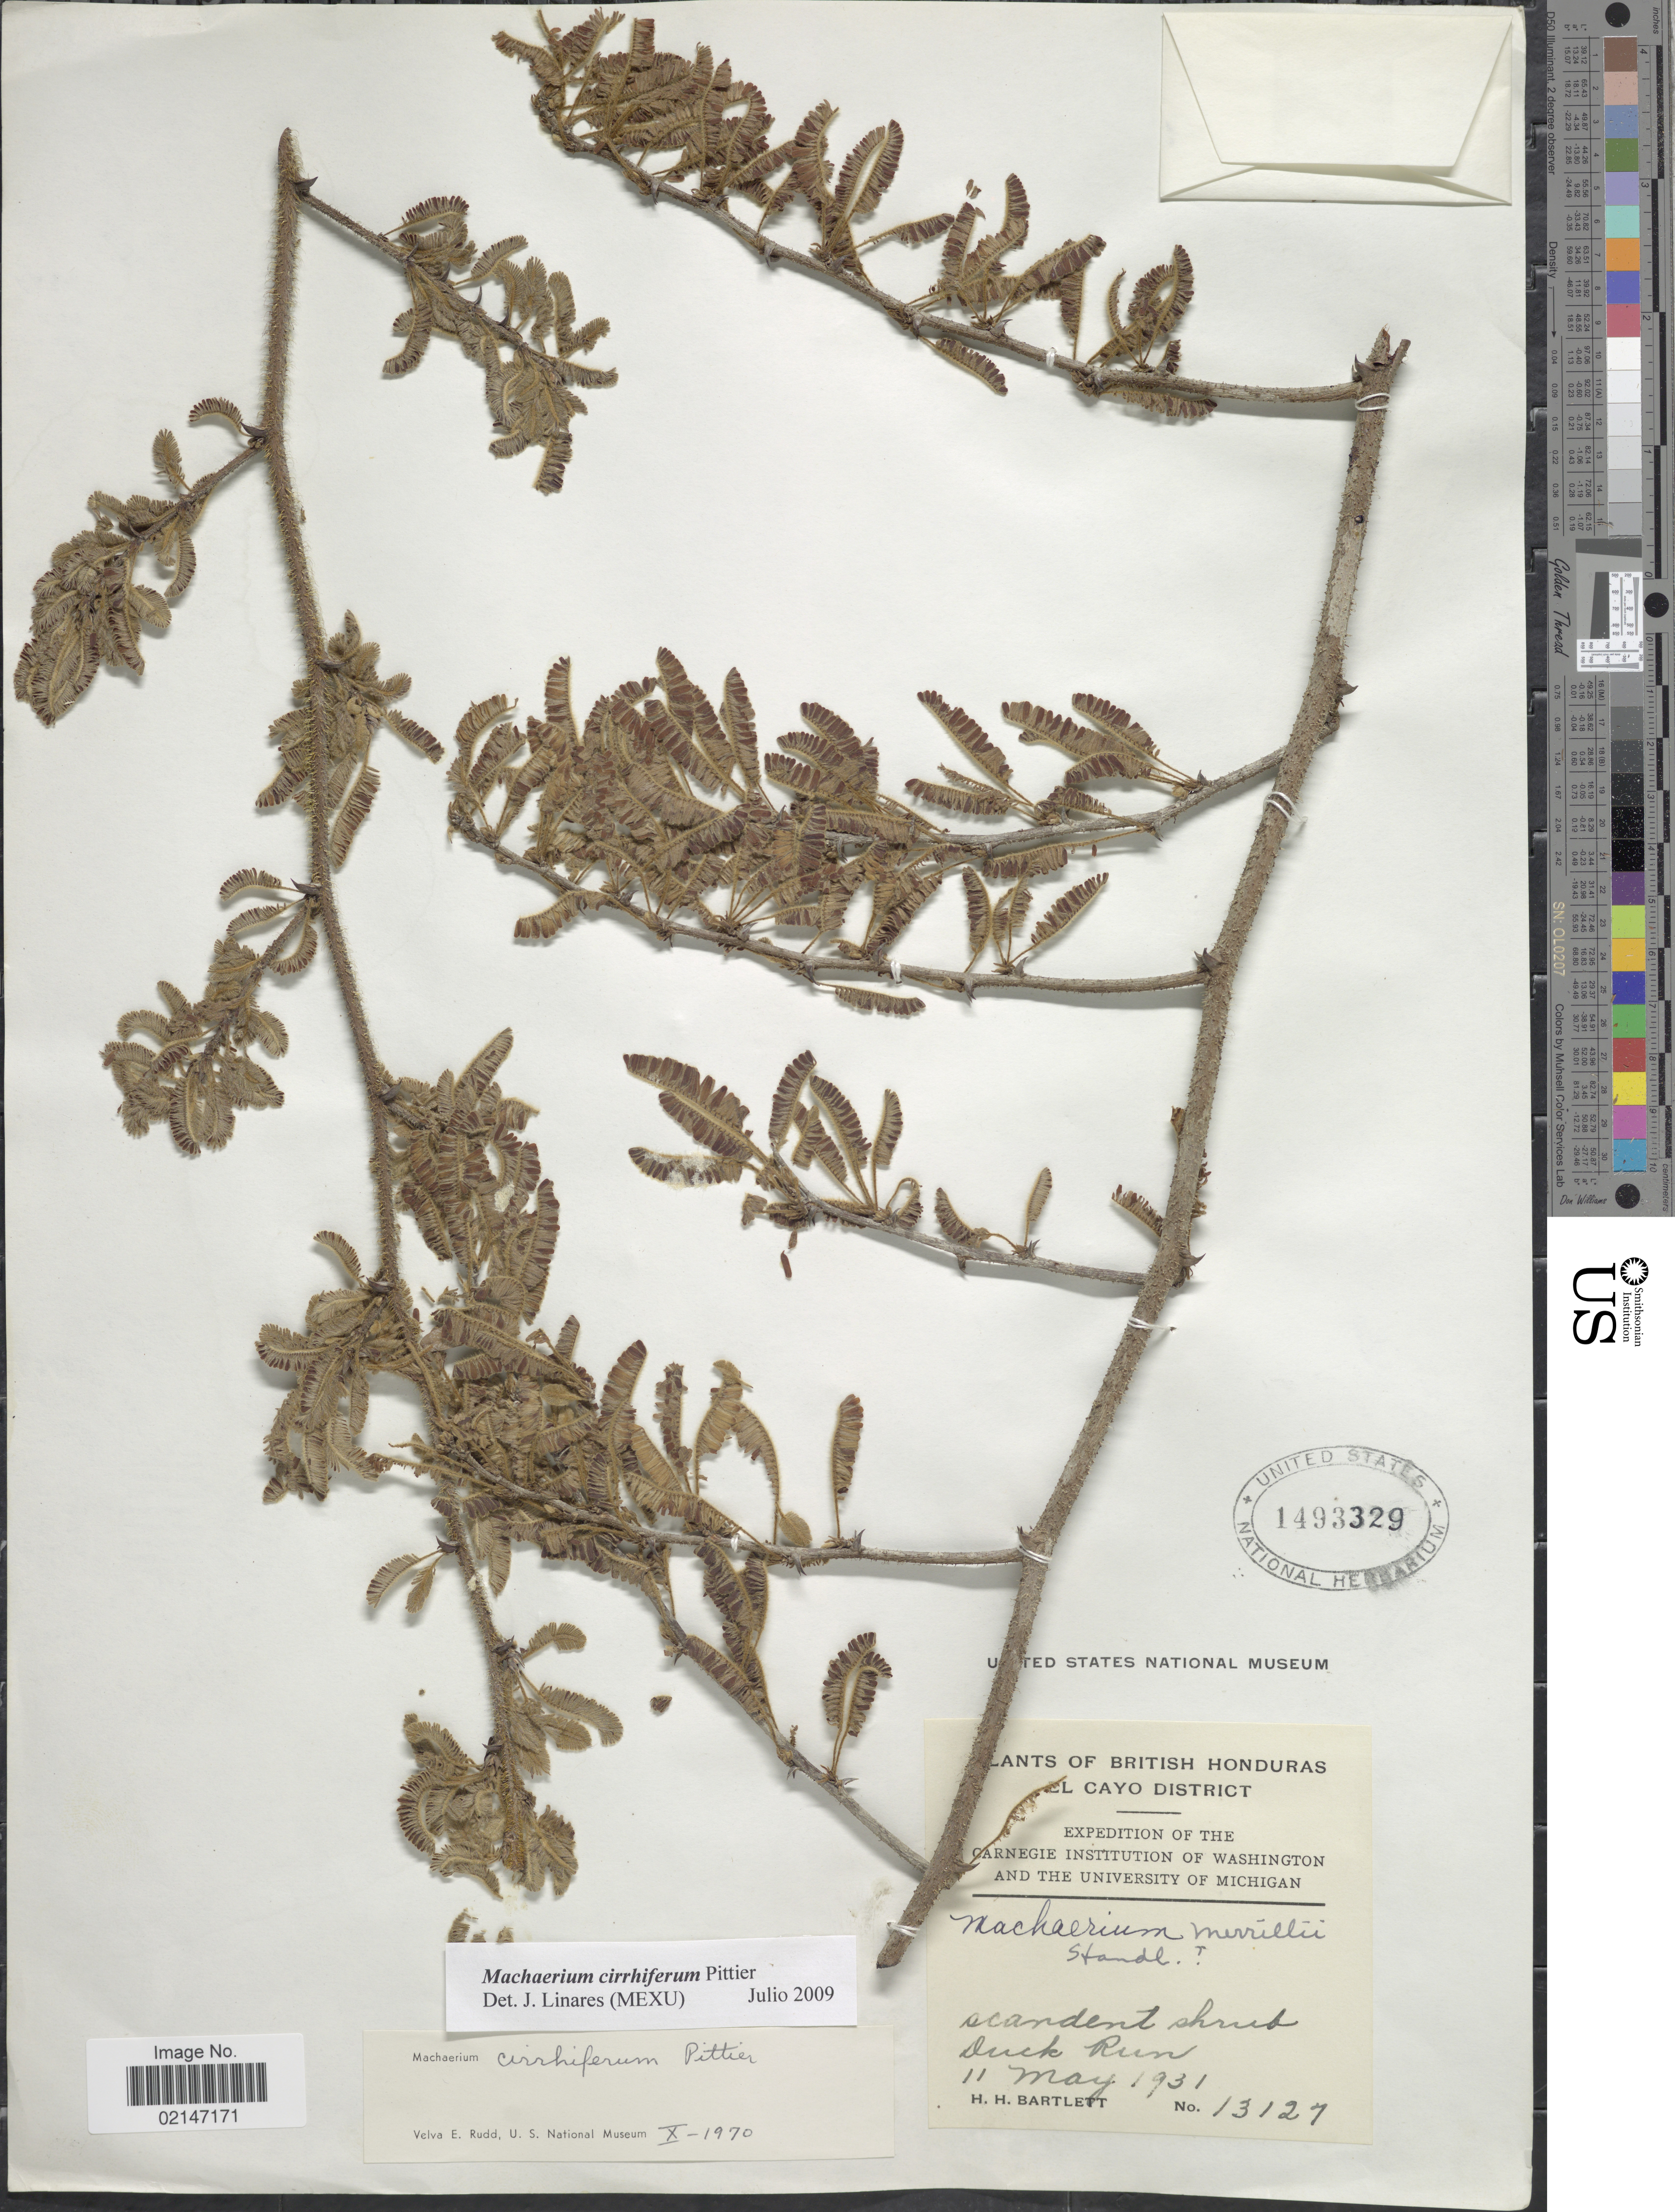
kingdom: Plantae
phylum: Tracheophyta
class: Magnoliopsida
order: Fabales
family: Fabaceae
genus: Machaerium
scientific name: Machaerium cirrhiferum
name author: Pittier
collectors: H. H. Bartlett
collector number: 13127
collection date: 1931-05-11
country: Belize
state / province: Cayo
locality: British Honduras, El Cayo District, Duck Run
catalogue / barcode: US 1493329